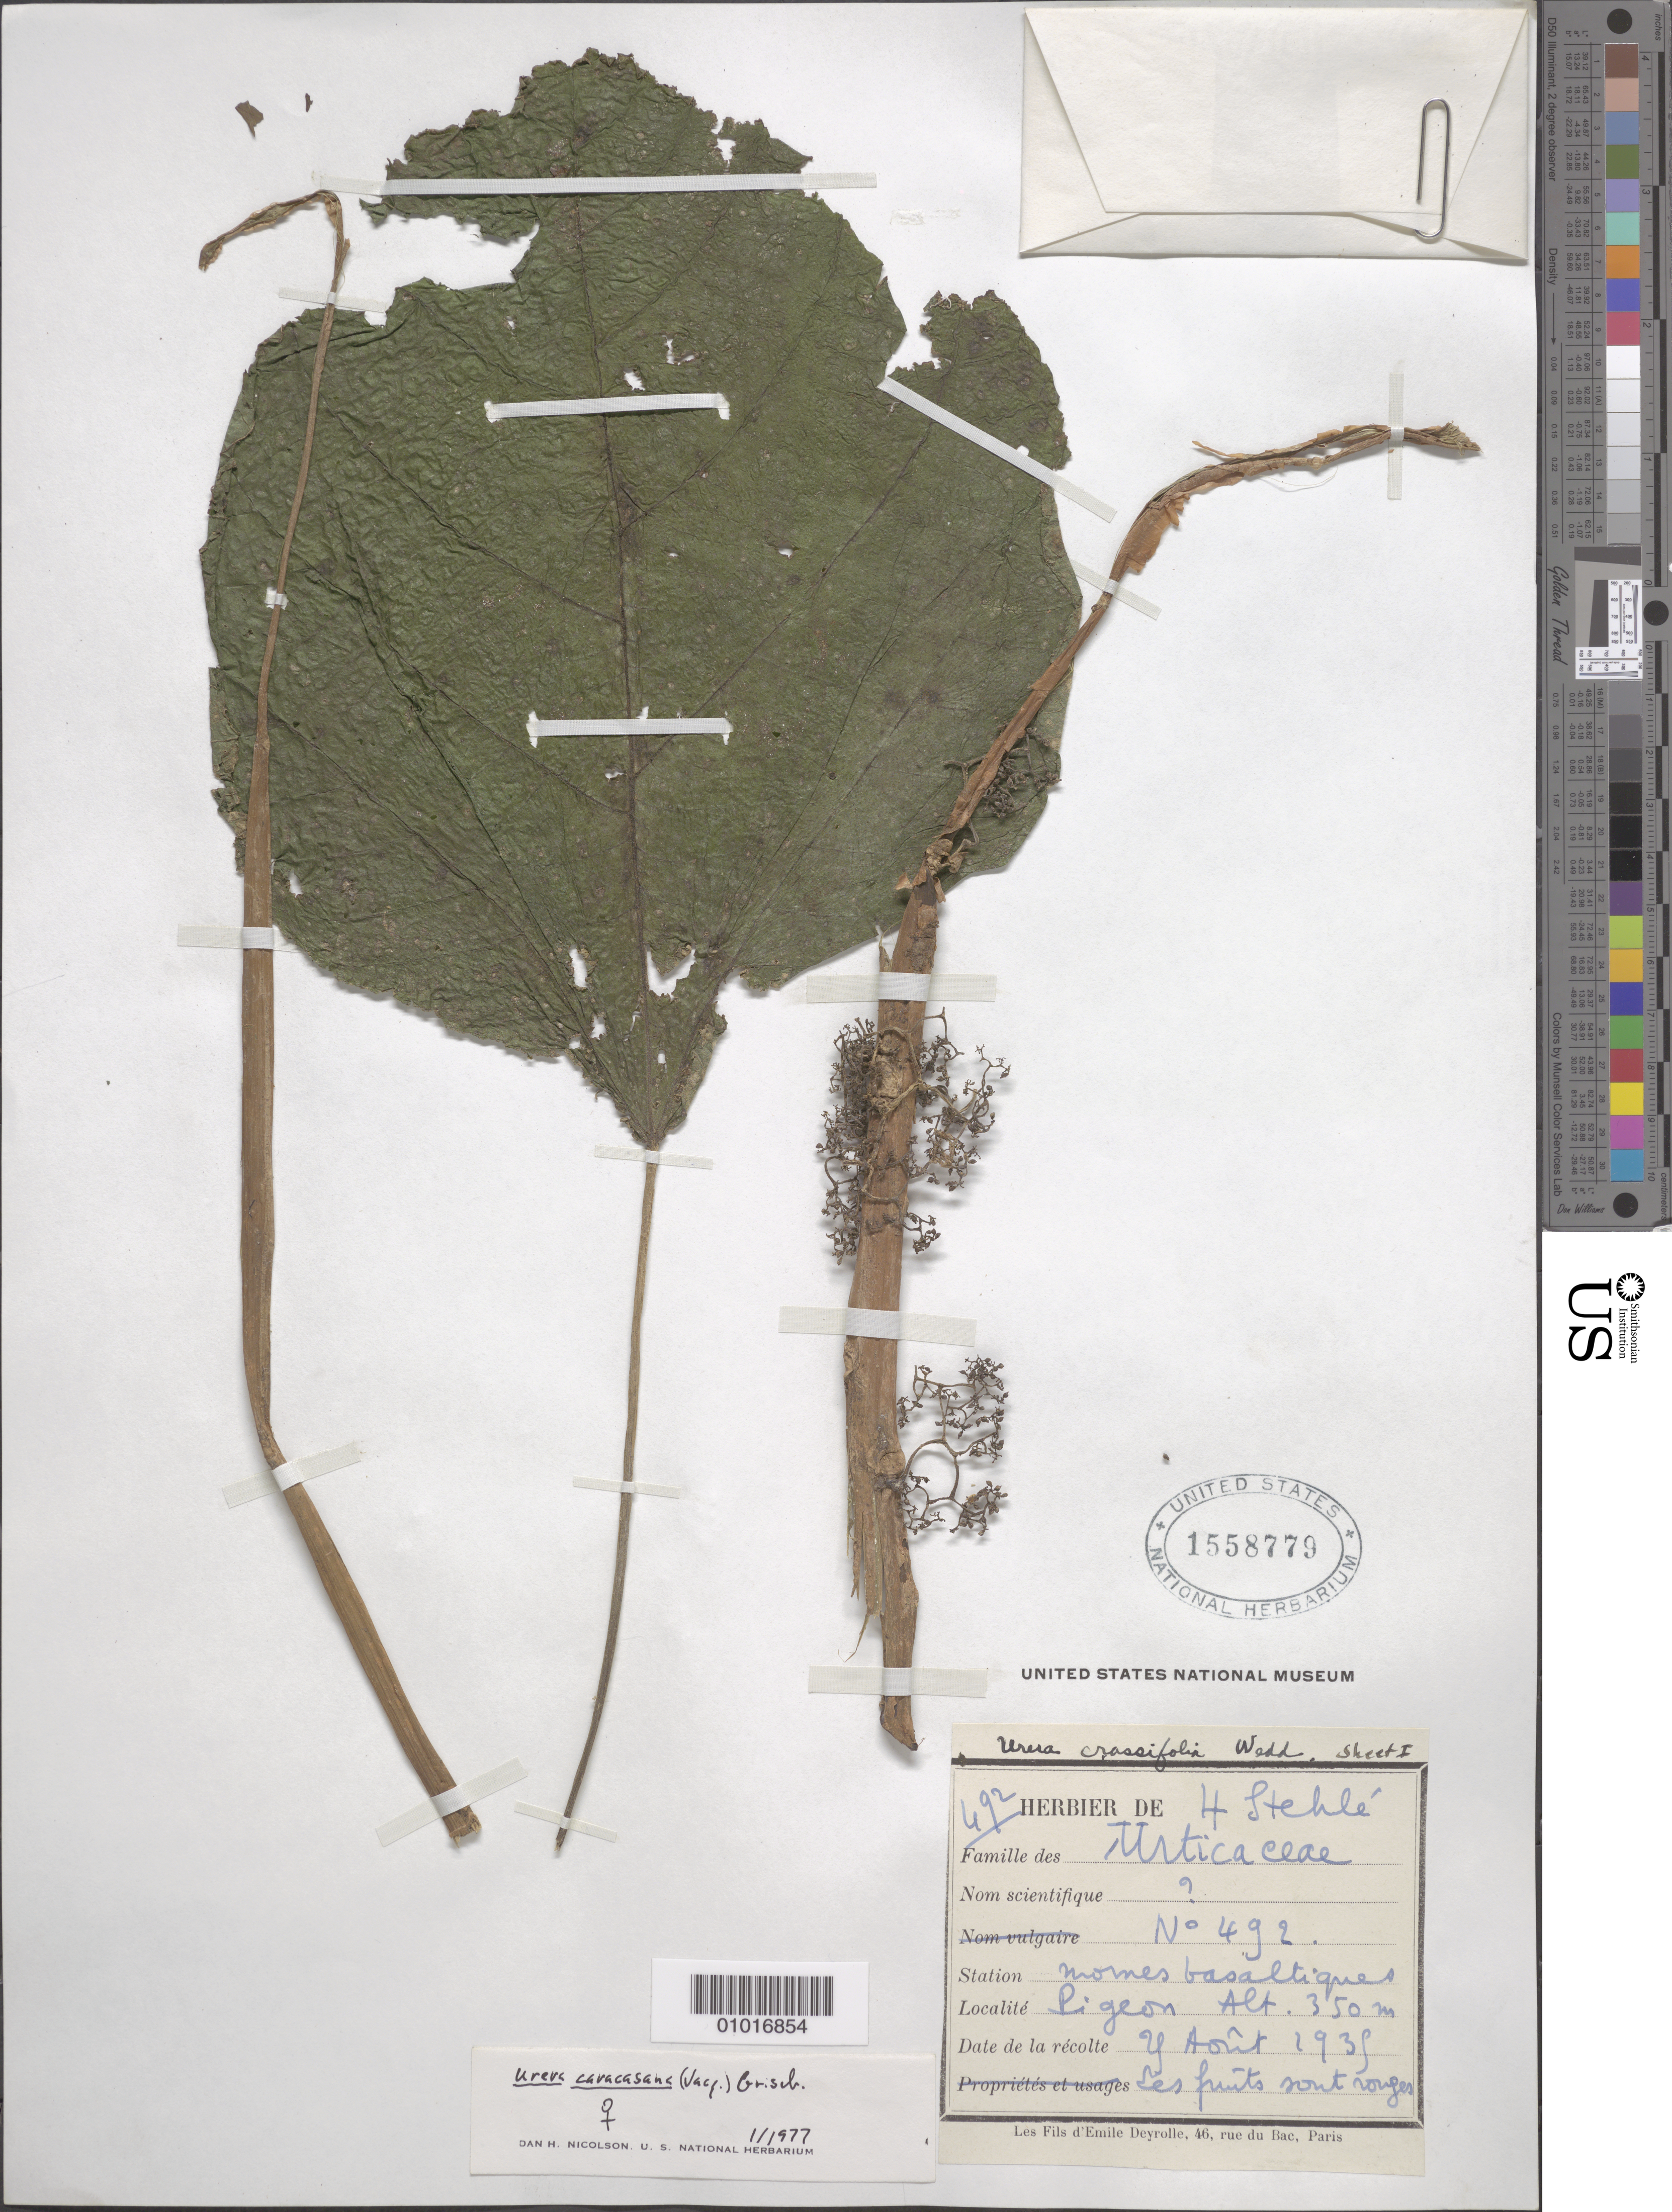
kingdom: Plantae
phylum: Tracheophyta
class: Magnoliopsida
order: Rosales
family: Urticaceae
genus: Urera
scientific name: Urera caracasana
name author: (Jacq.) Gaudich. ex Griseb.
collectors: H. Stehlé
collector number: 492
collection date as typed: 04 Aug 1935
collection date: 1935-08-04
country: Guadeloupe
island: Basse Terre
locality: Pigeon Island.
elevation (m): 350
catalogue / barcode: US 1558779